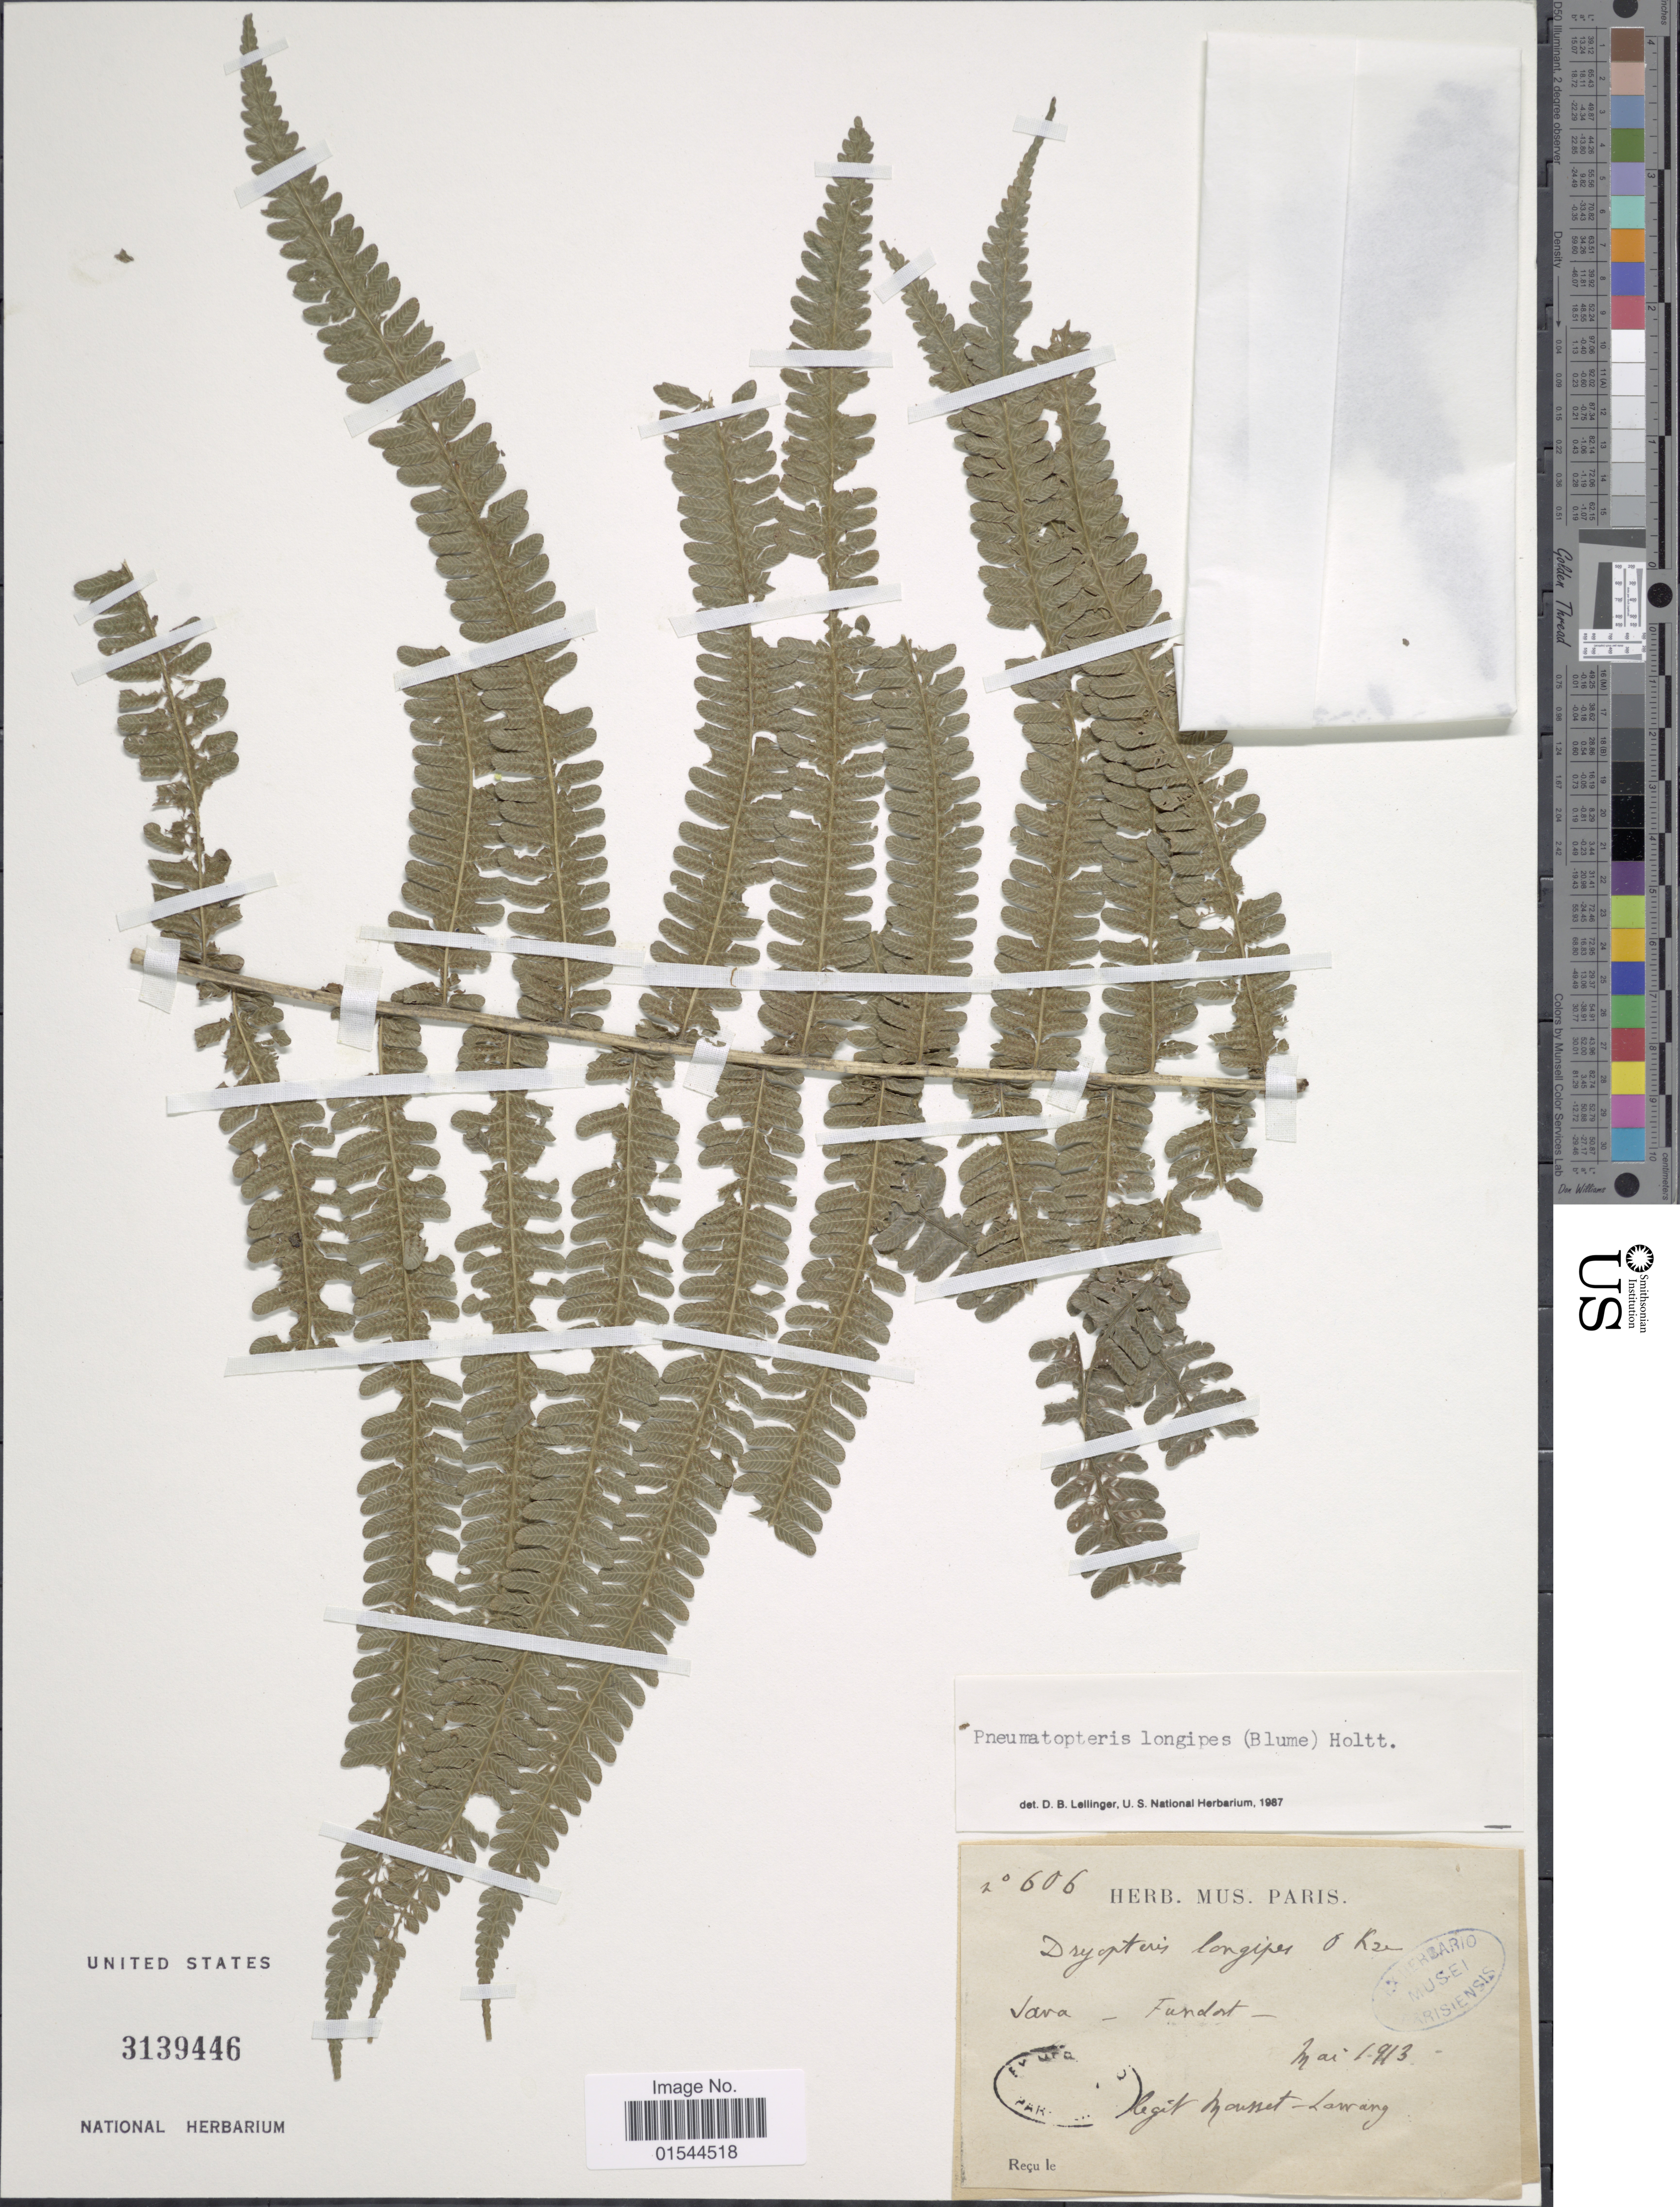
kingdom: Plantae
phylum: Tracheophyta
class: Polypodiopsida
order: Polypodiales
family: Thelypteridaceae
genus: Pneumatopteris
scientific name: Pneumatopteris longipes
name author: (Blume) Holttum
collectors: Mousset-Lawang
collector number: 606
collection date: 1913-05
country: Indonesia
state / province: Java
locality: Java-Fundort [interpreted]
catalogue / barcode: US 3139446